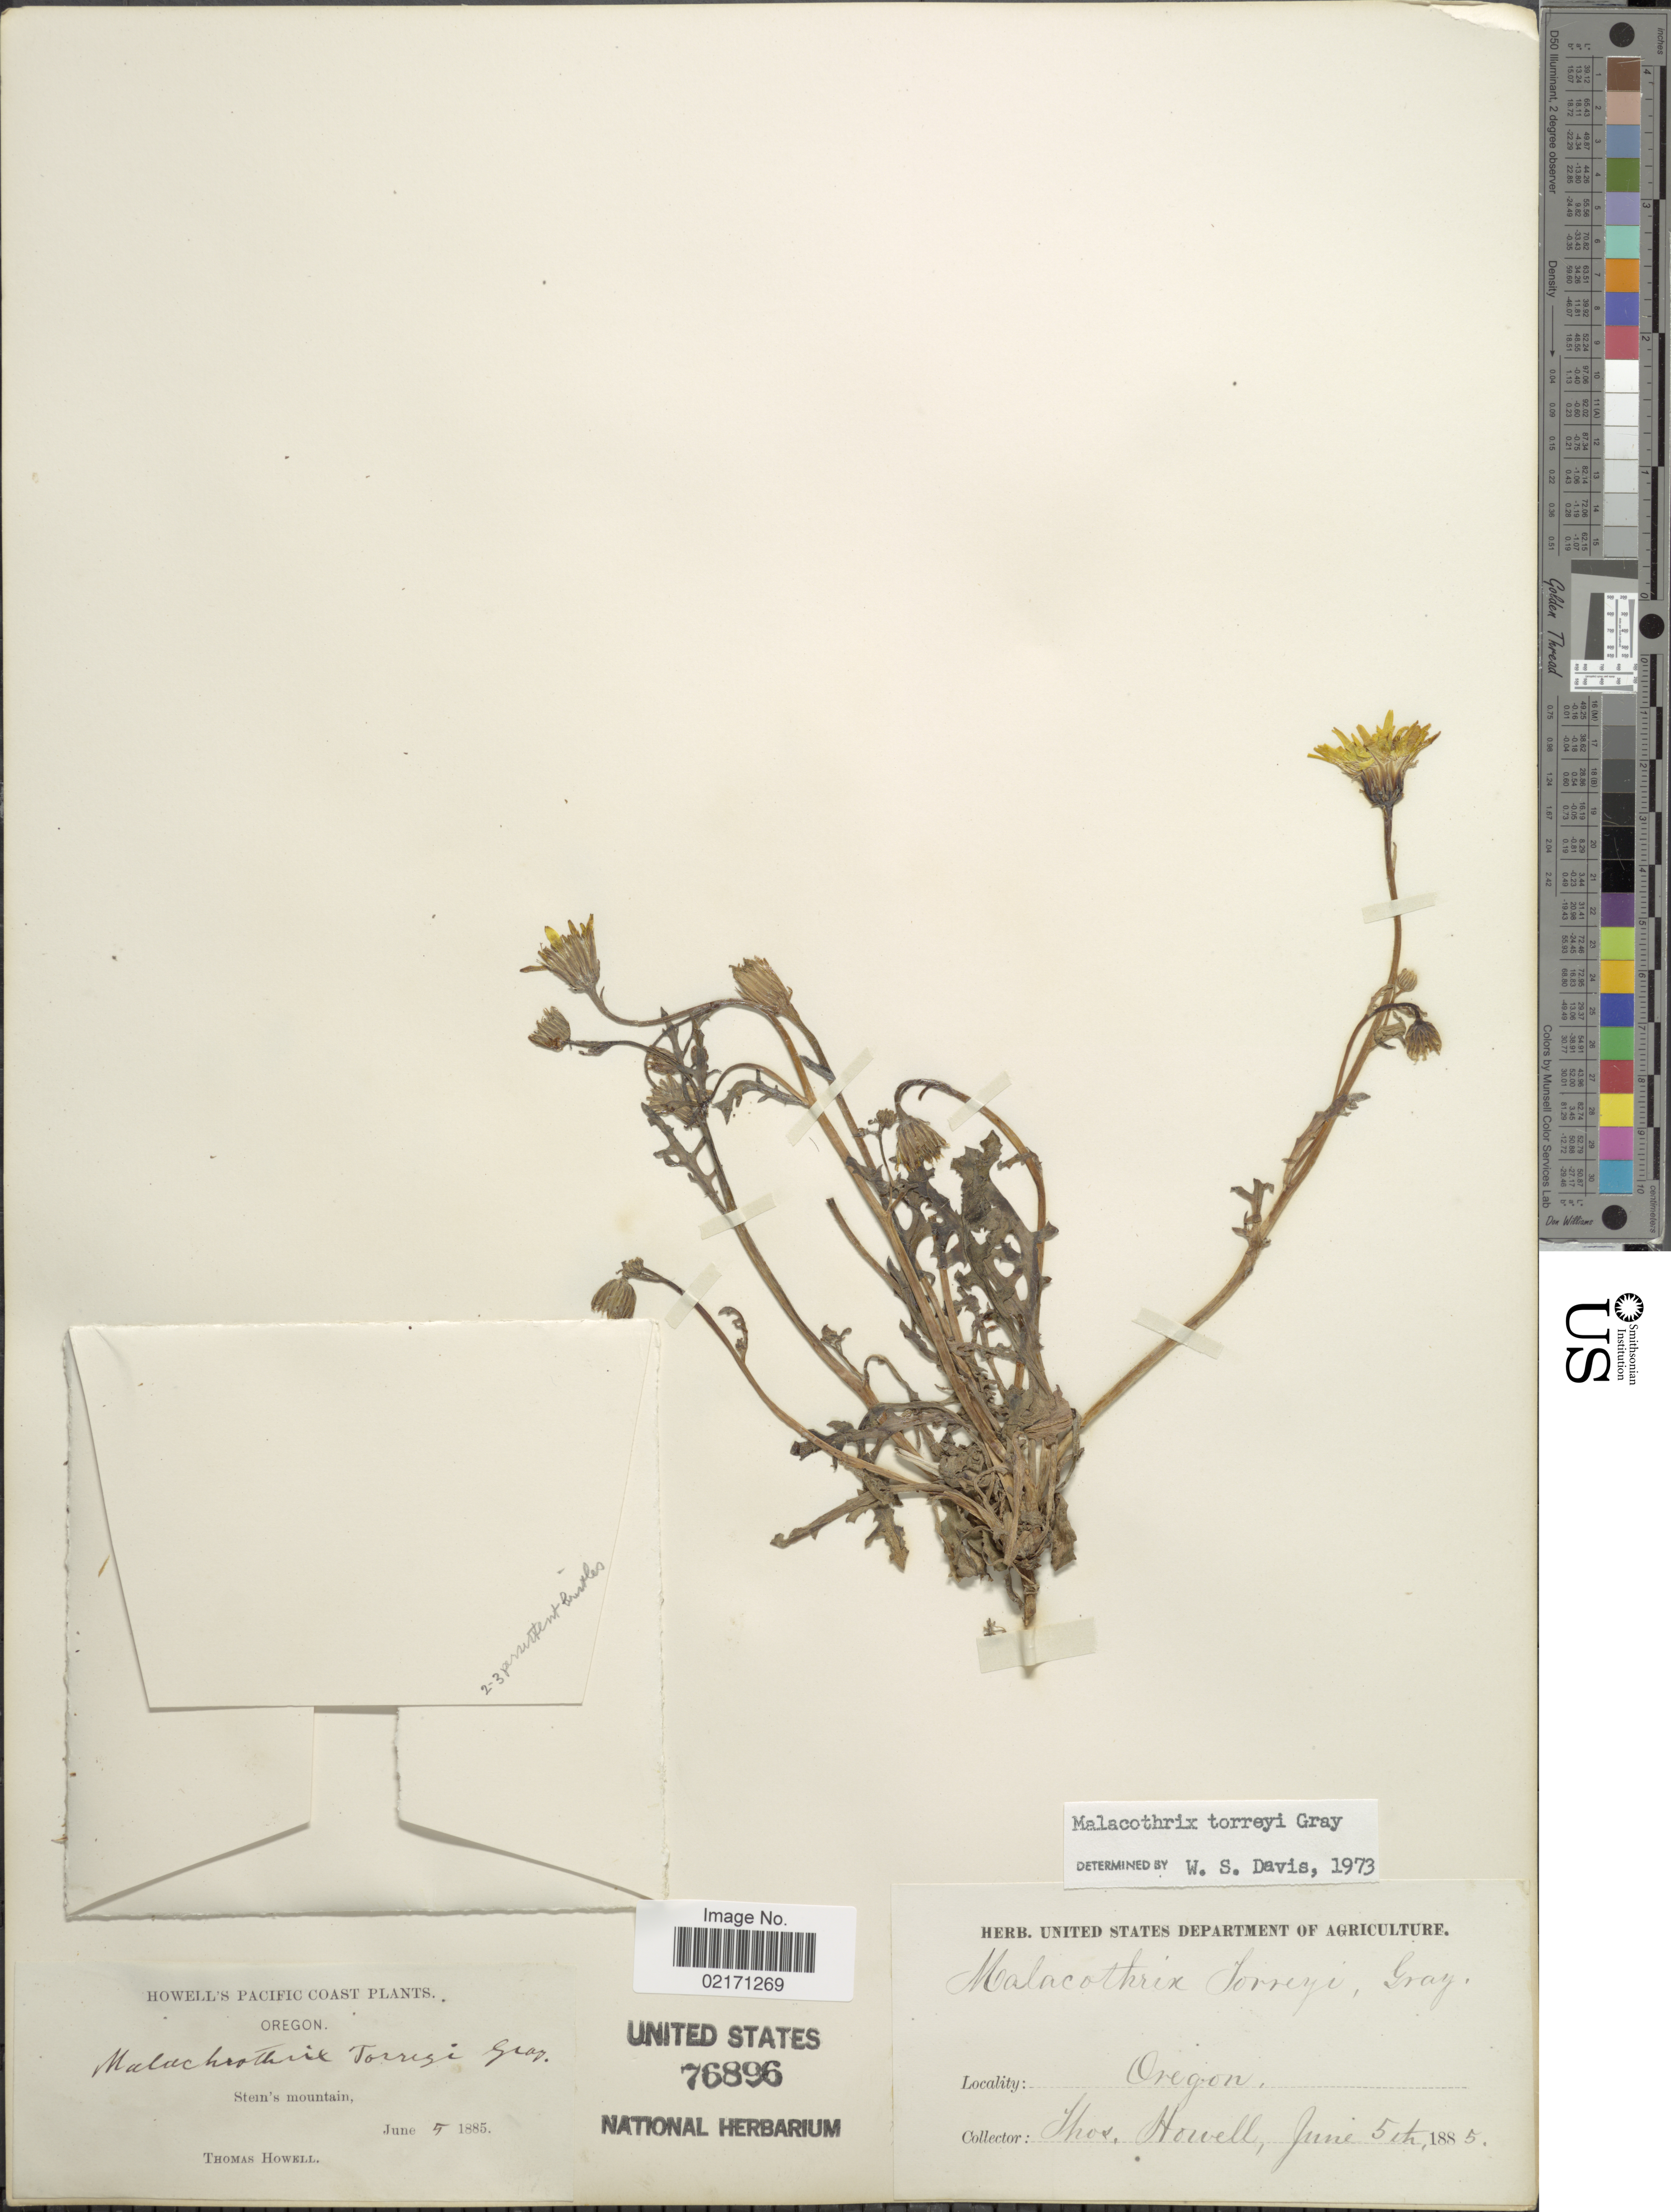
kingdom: Plantae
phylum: Tracheophyta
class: Magnoliopsida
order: Asterales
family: Asteraceae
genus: Malacothrix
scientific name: Malacothrix torreyi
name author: A. Gray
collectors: T. Howell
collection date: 1885-06-05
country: United States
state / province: Oregon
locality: Stem's Mountain. pacific Coast Plants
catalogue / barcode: US 76896